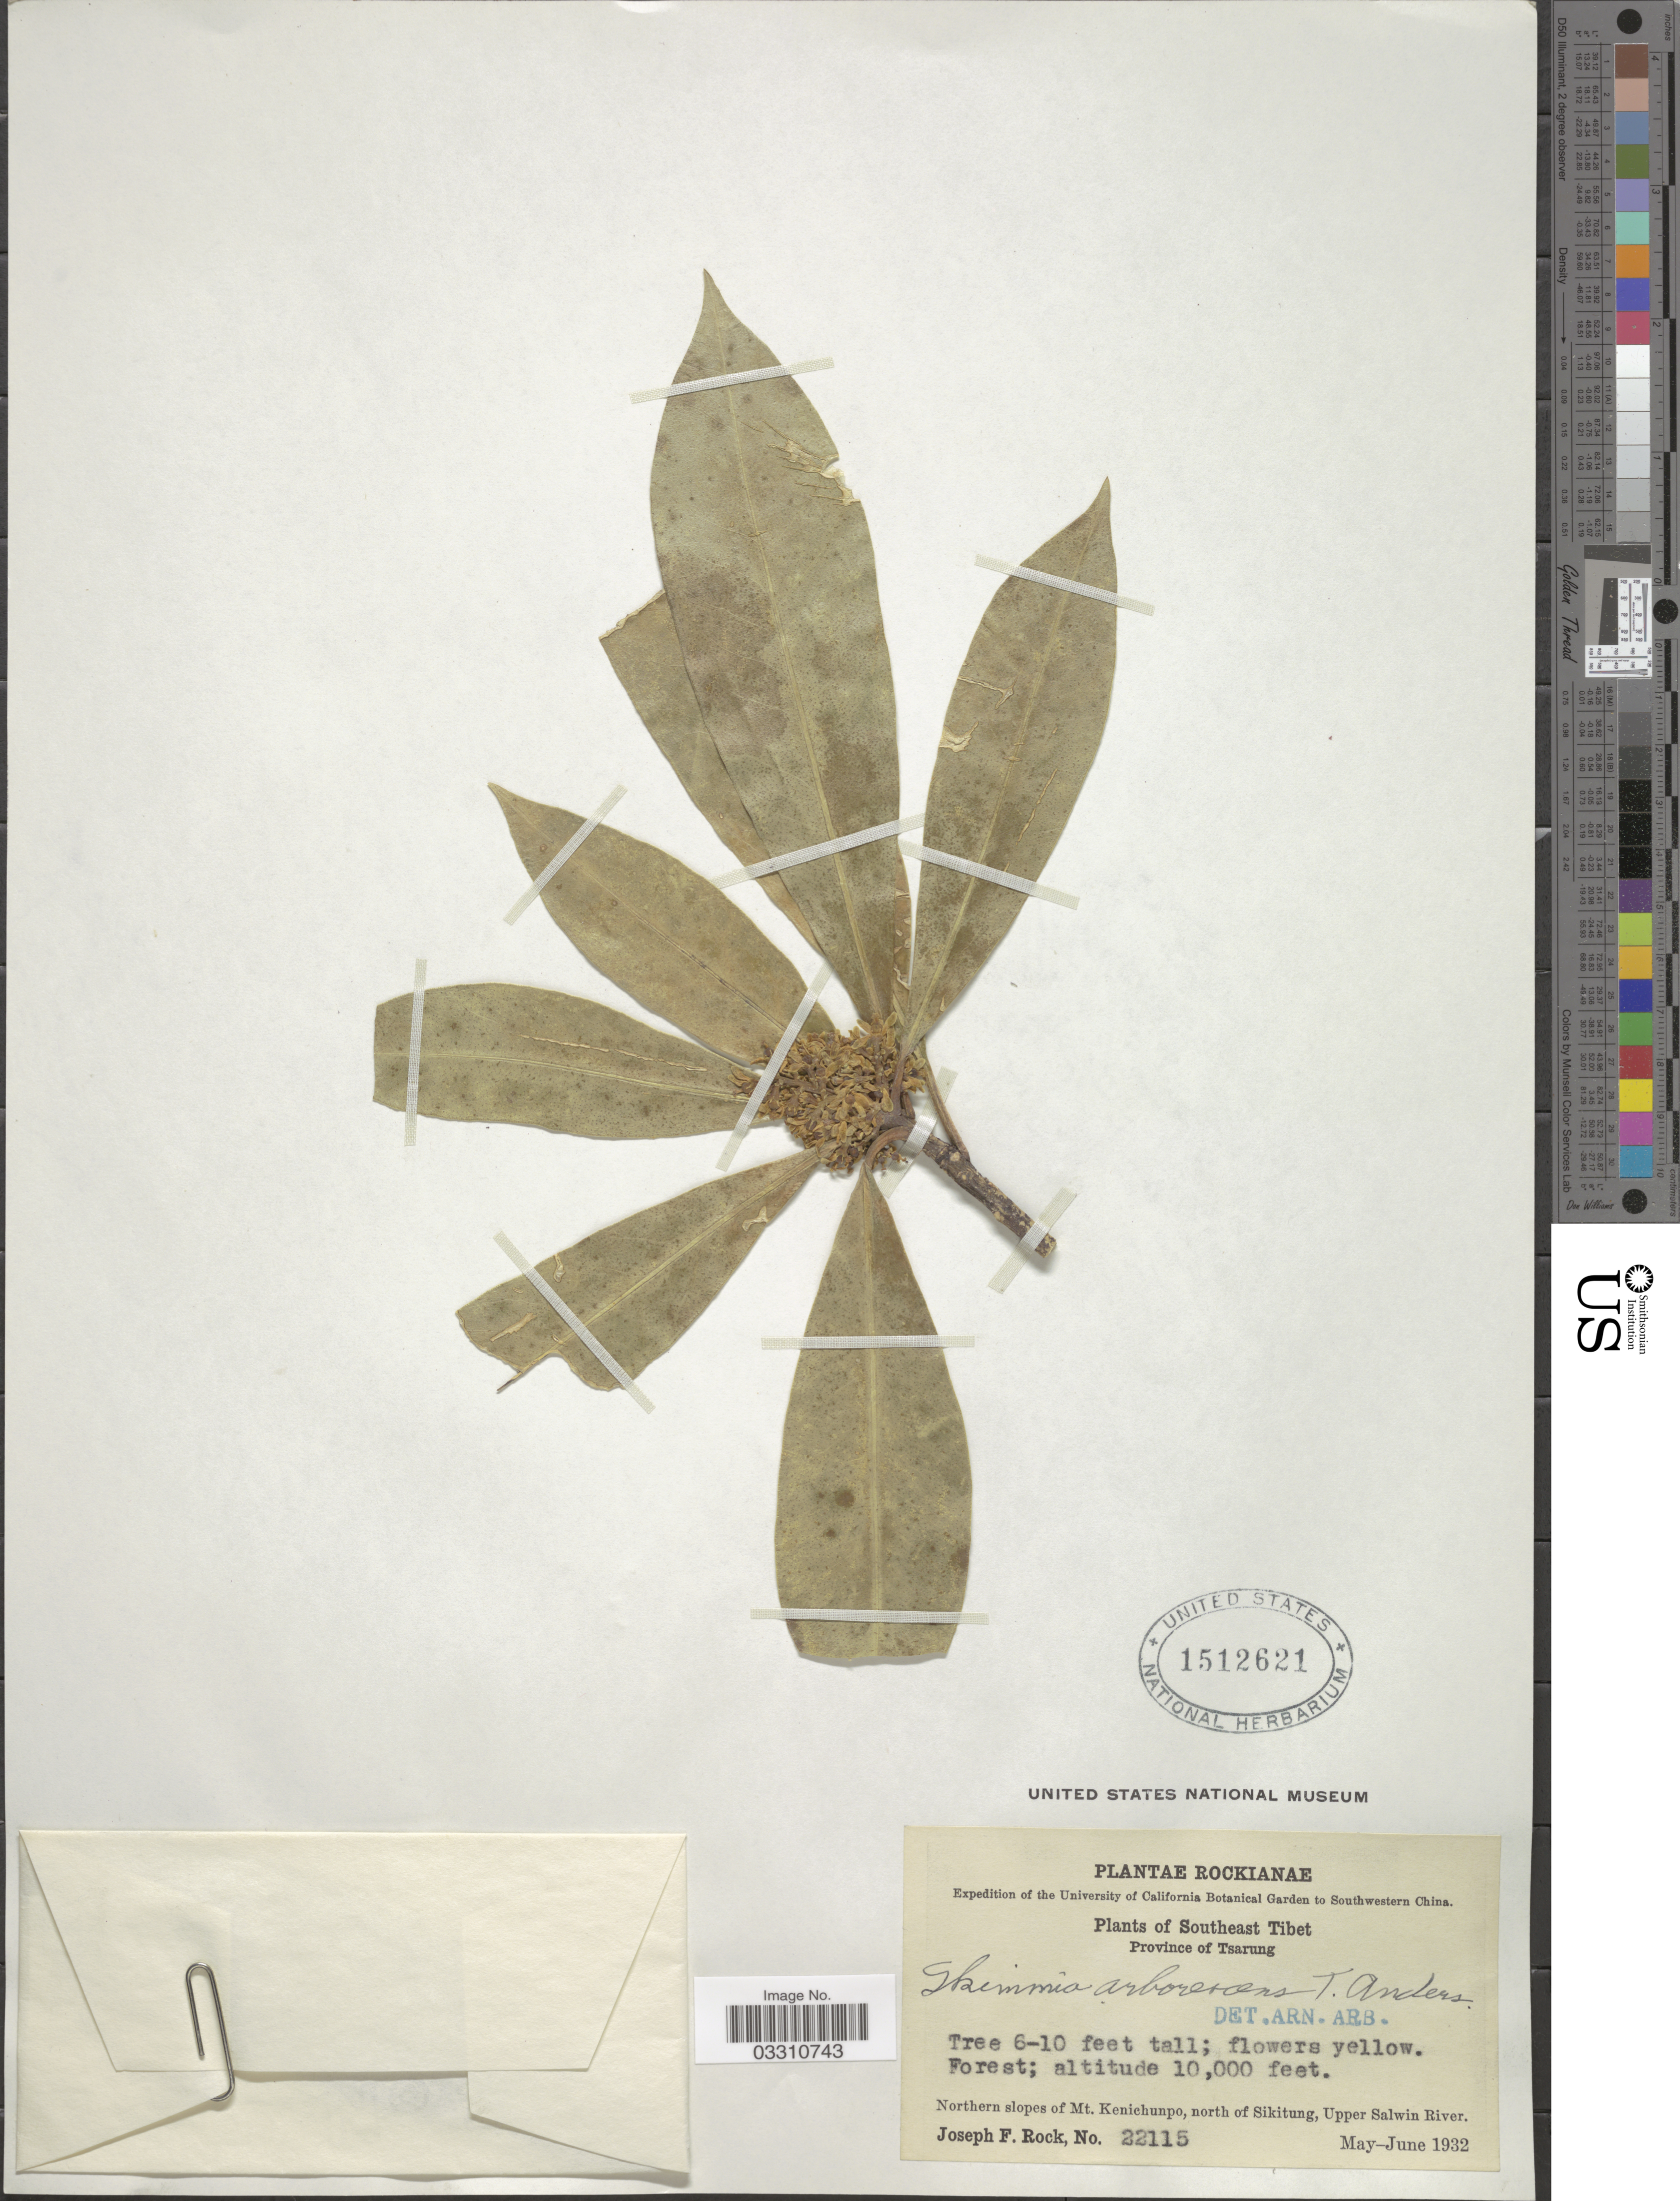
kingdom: Plantae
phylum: Tracheophyta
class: Magnoliopsida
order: Sapindales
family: Rutaceae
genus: Skimmia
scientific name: Skimmia arborescens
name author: T. Anders. & Gamble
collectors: J. F. Rock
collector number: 22115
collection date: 1932-05/1932-06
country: China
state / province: Xizang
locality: Southeast Tibet. Province of Tsarung. Northern slopes of Mt. Kenichunpo, north of Sikitung, Upper Salwin River.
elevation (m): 3048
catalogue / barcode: US 1512621